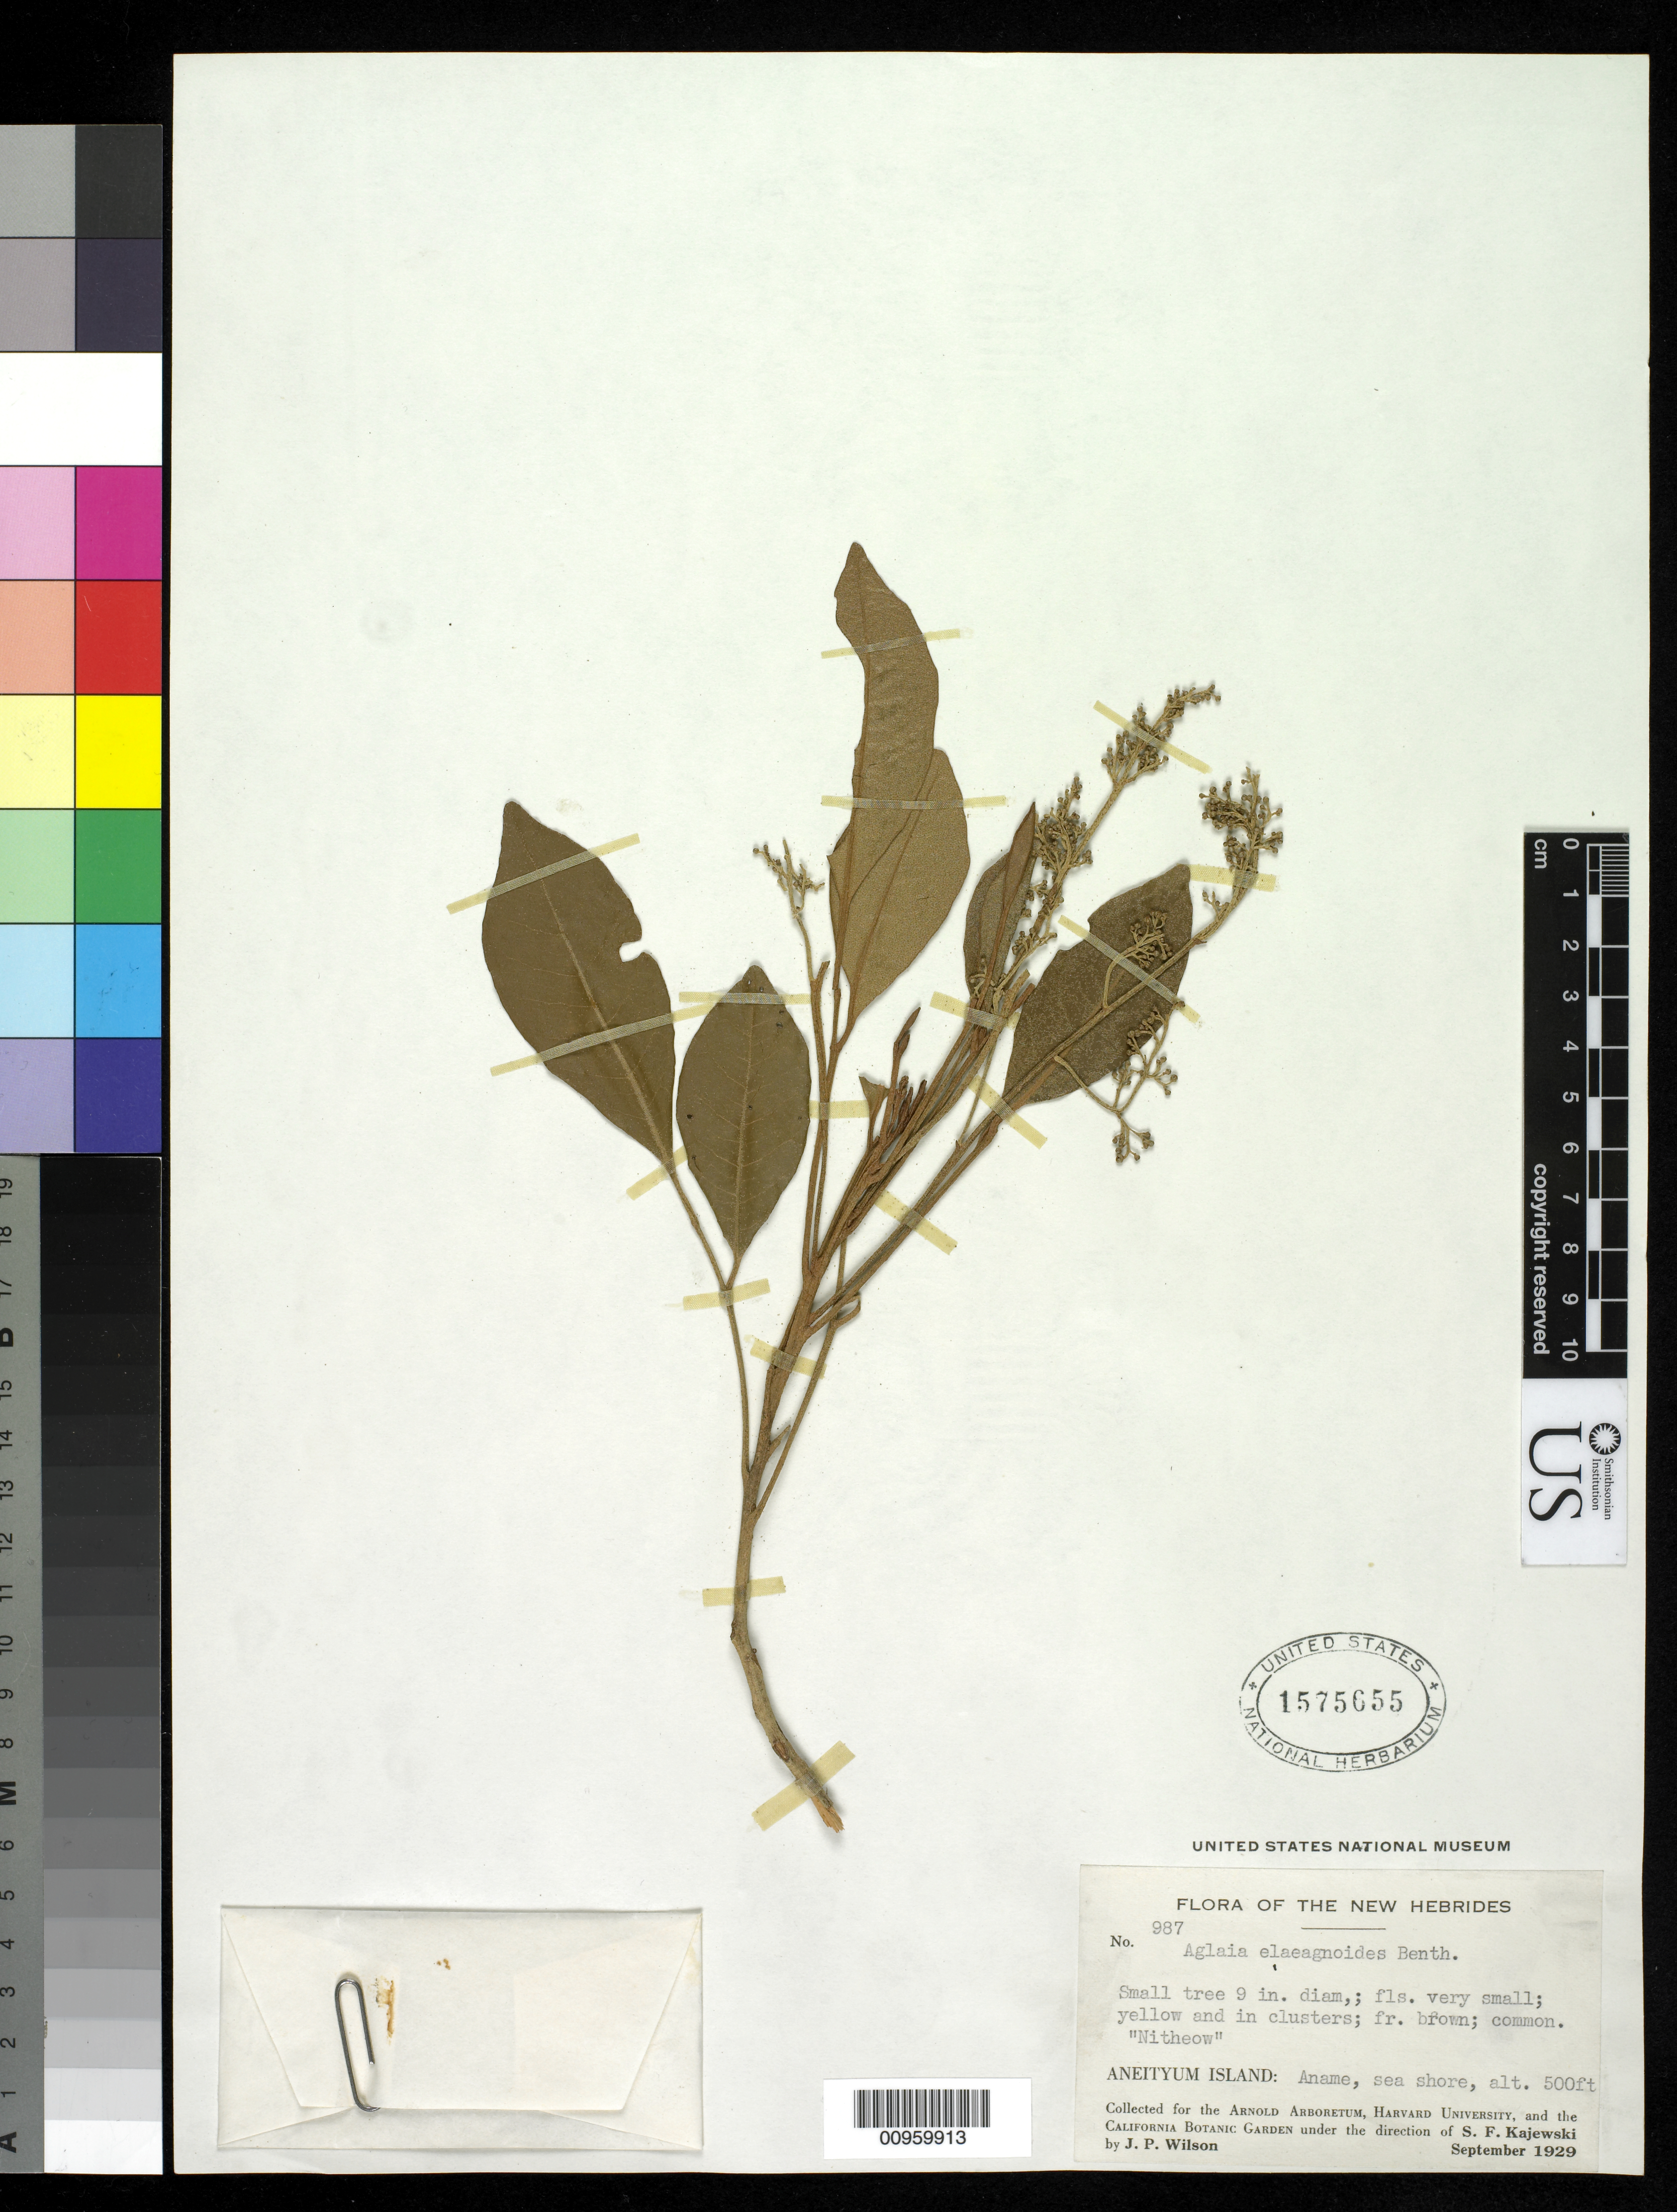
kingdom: Plantae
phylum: Tracheophyta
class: Magnoliopsida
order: Sapindales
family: Meliaceae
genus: Aglaia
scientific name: Aglaia elaeagnoidea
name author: (A. Juss.) Benth.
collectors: J. P. Wilson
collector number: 987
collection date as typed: Sep 1929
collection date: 1929-09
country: Vanuatu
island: Anatom [Aneityum]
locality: Aname, sea shore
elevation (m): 152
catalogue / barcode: US 1575655